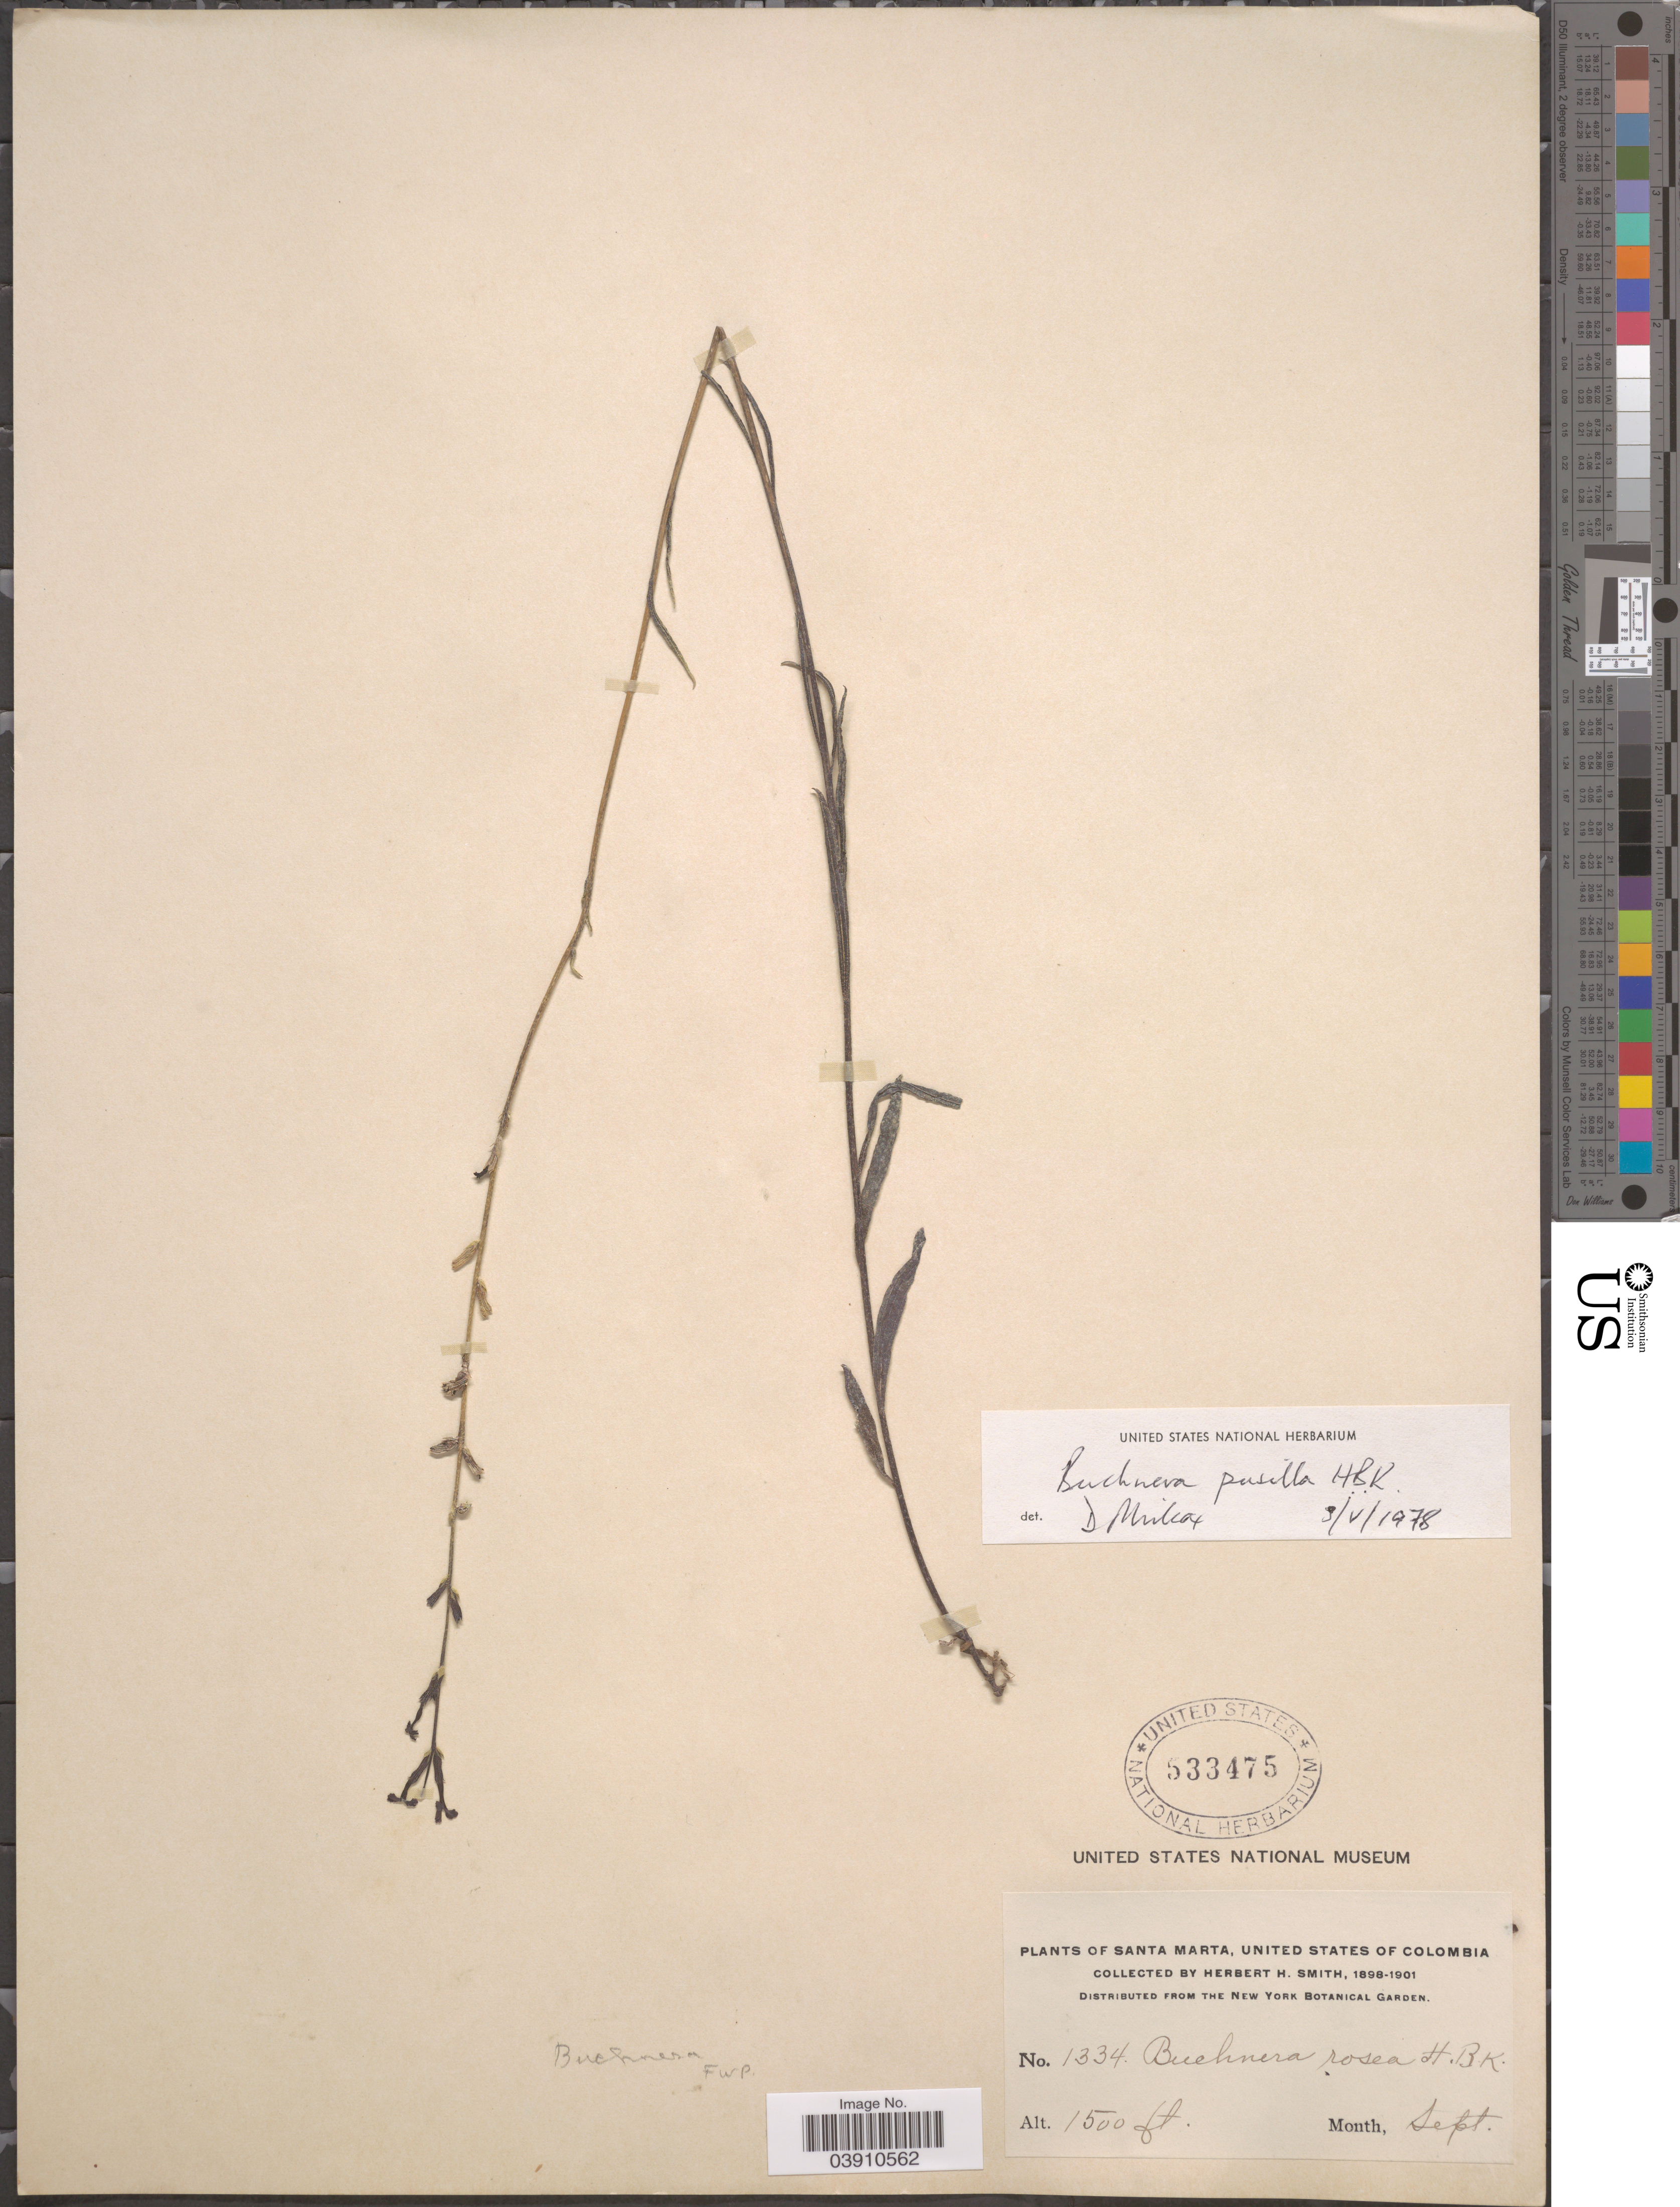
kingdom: Plantae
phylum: Tracheophyta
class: Magnoliopsida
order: Lamiales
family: Orobanchaceae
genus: Buchnera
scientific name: Buchnera pusilla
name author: Kunth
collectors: Herbert H. Smith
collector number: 1334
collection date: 1898-09/1901-09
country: Colombia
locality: Santa Marta, United States of Colombia.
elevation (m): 457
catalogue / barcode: US 533475